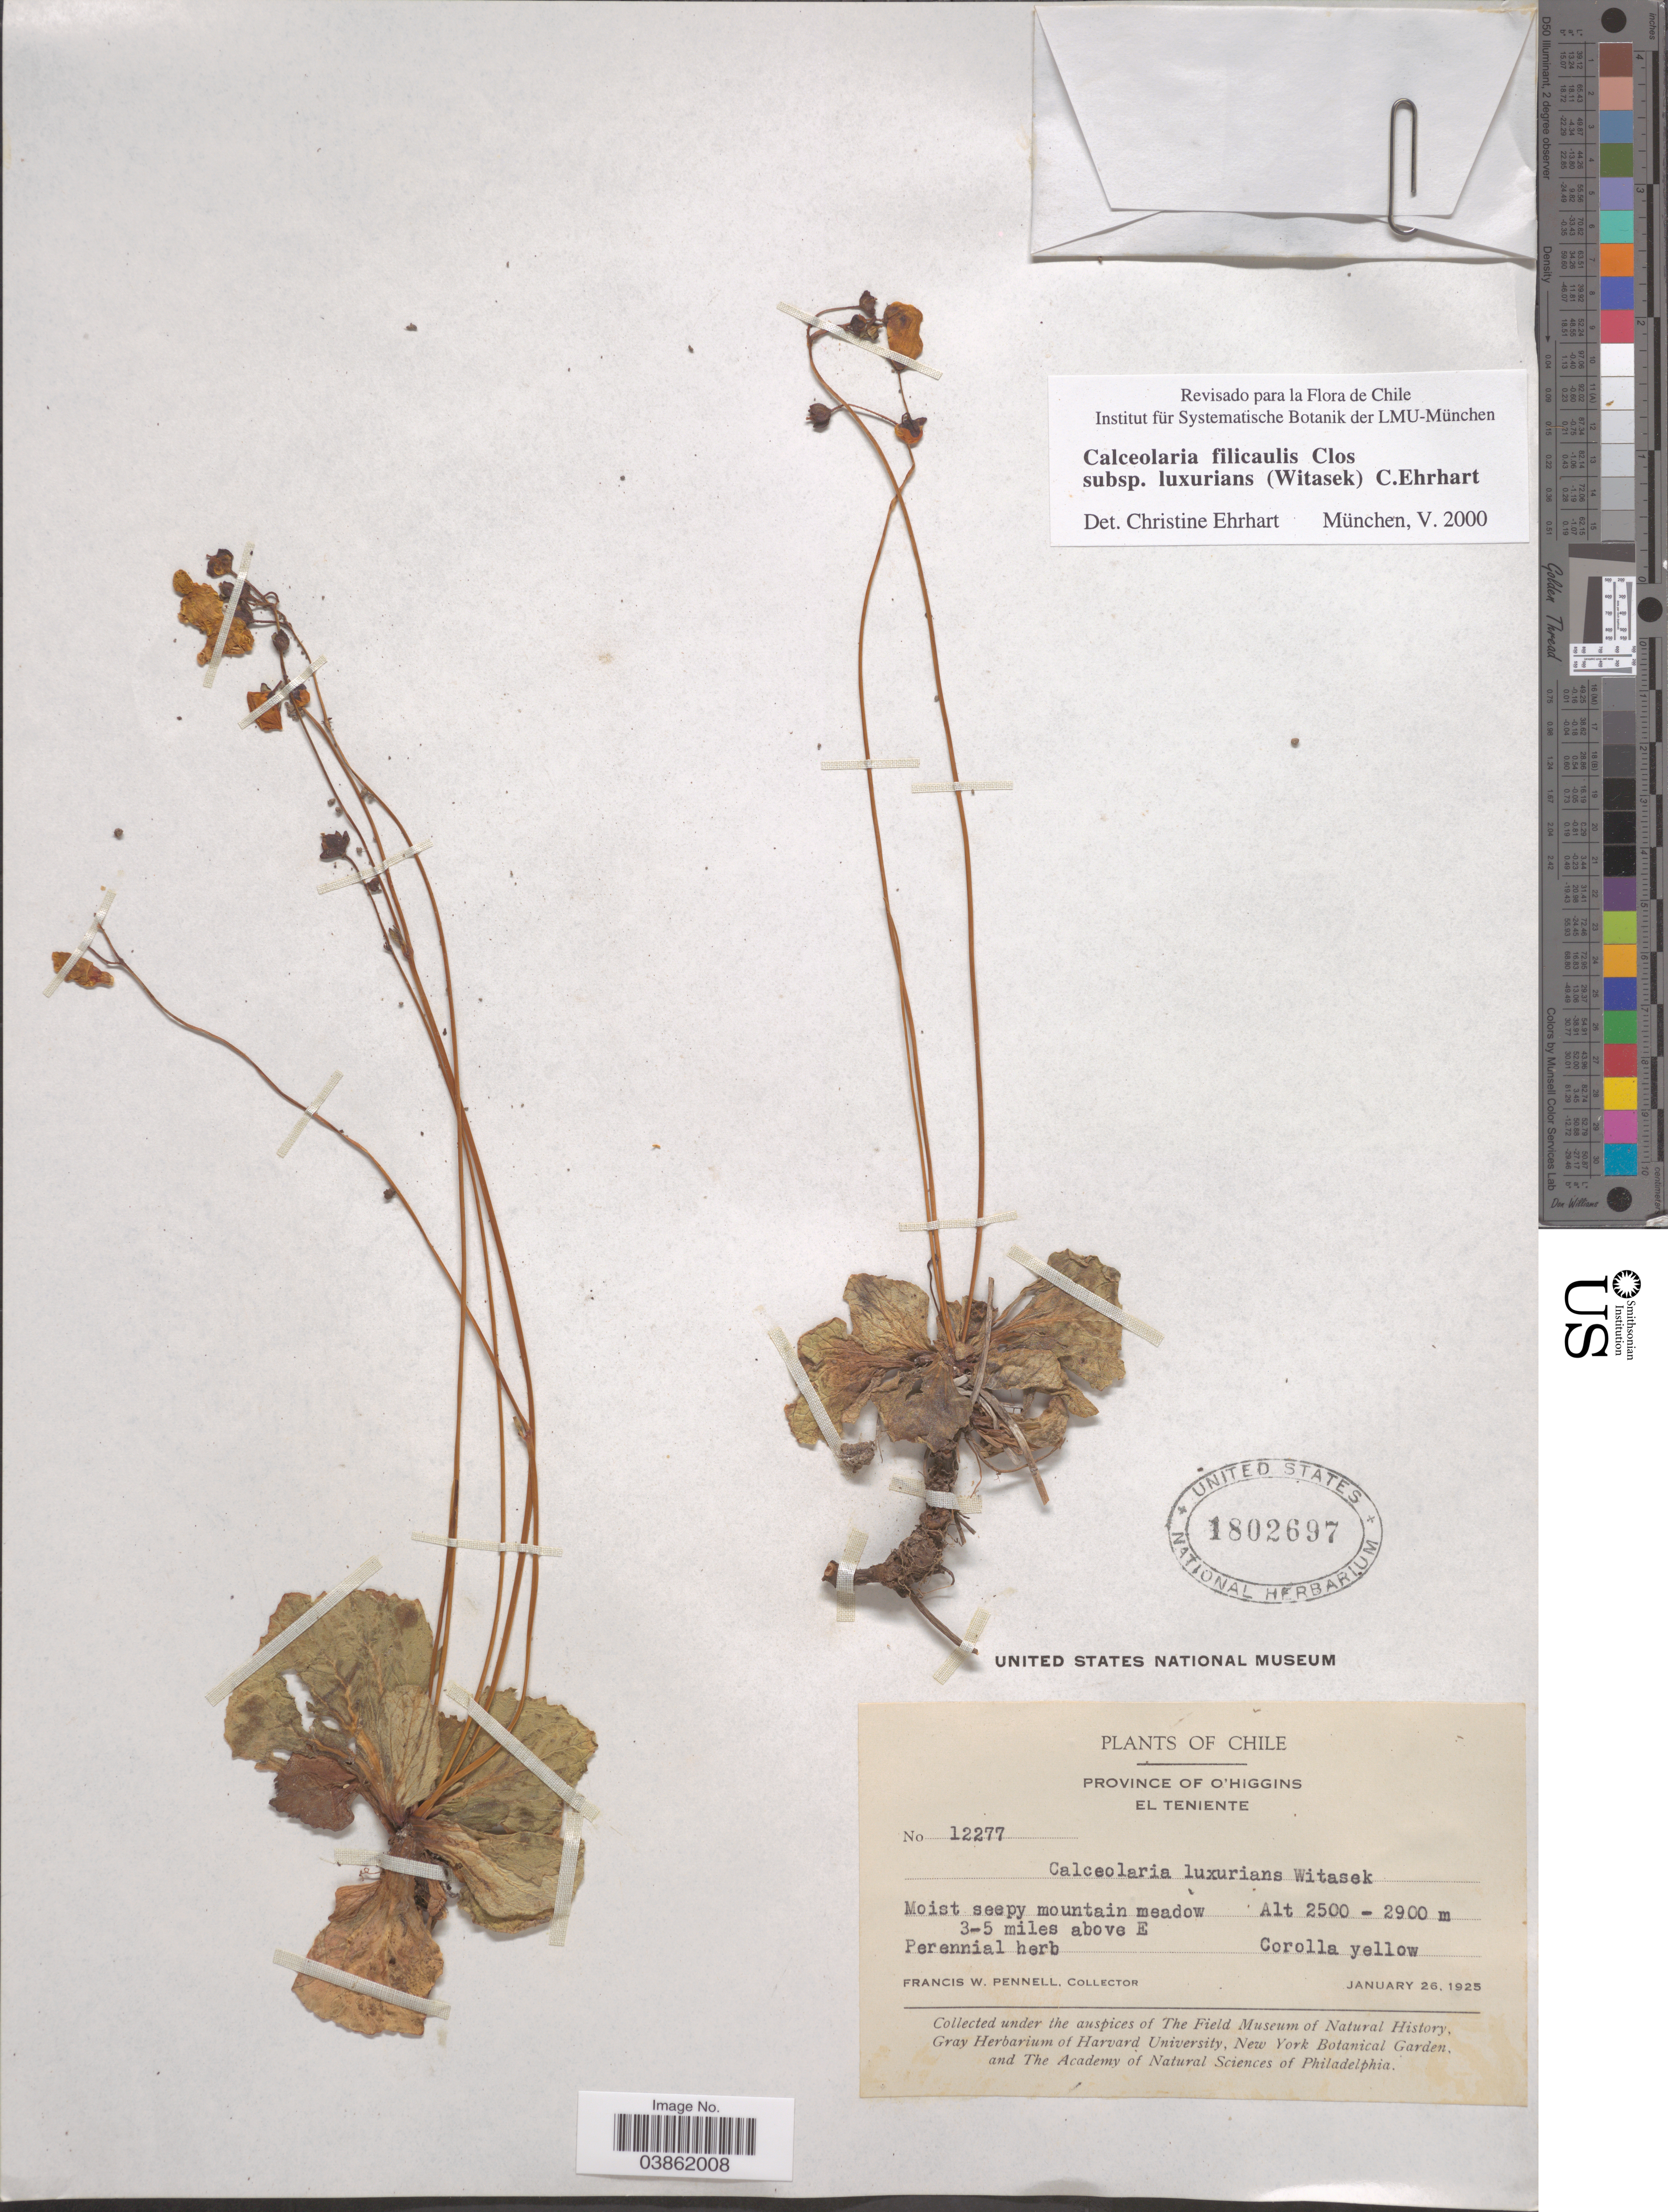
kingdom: Plantae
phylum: Tracheophyta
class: Magnoliopsida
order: Lamiales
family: Calceolariaceae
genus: Calceolaria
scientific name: Calceolaria filicaulis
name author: Clos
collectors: F. W. Pennell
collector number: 12277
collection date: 1925-01-26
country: Chile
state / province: O'Higgins (VI)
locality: El Teniente. 3-5 miles above E.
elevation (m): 2500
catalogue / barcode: US 1802697